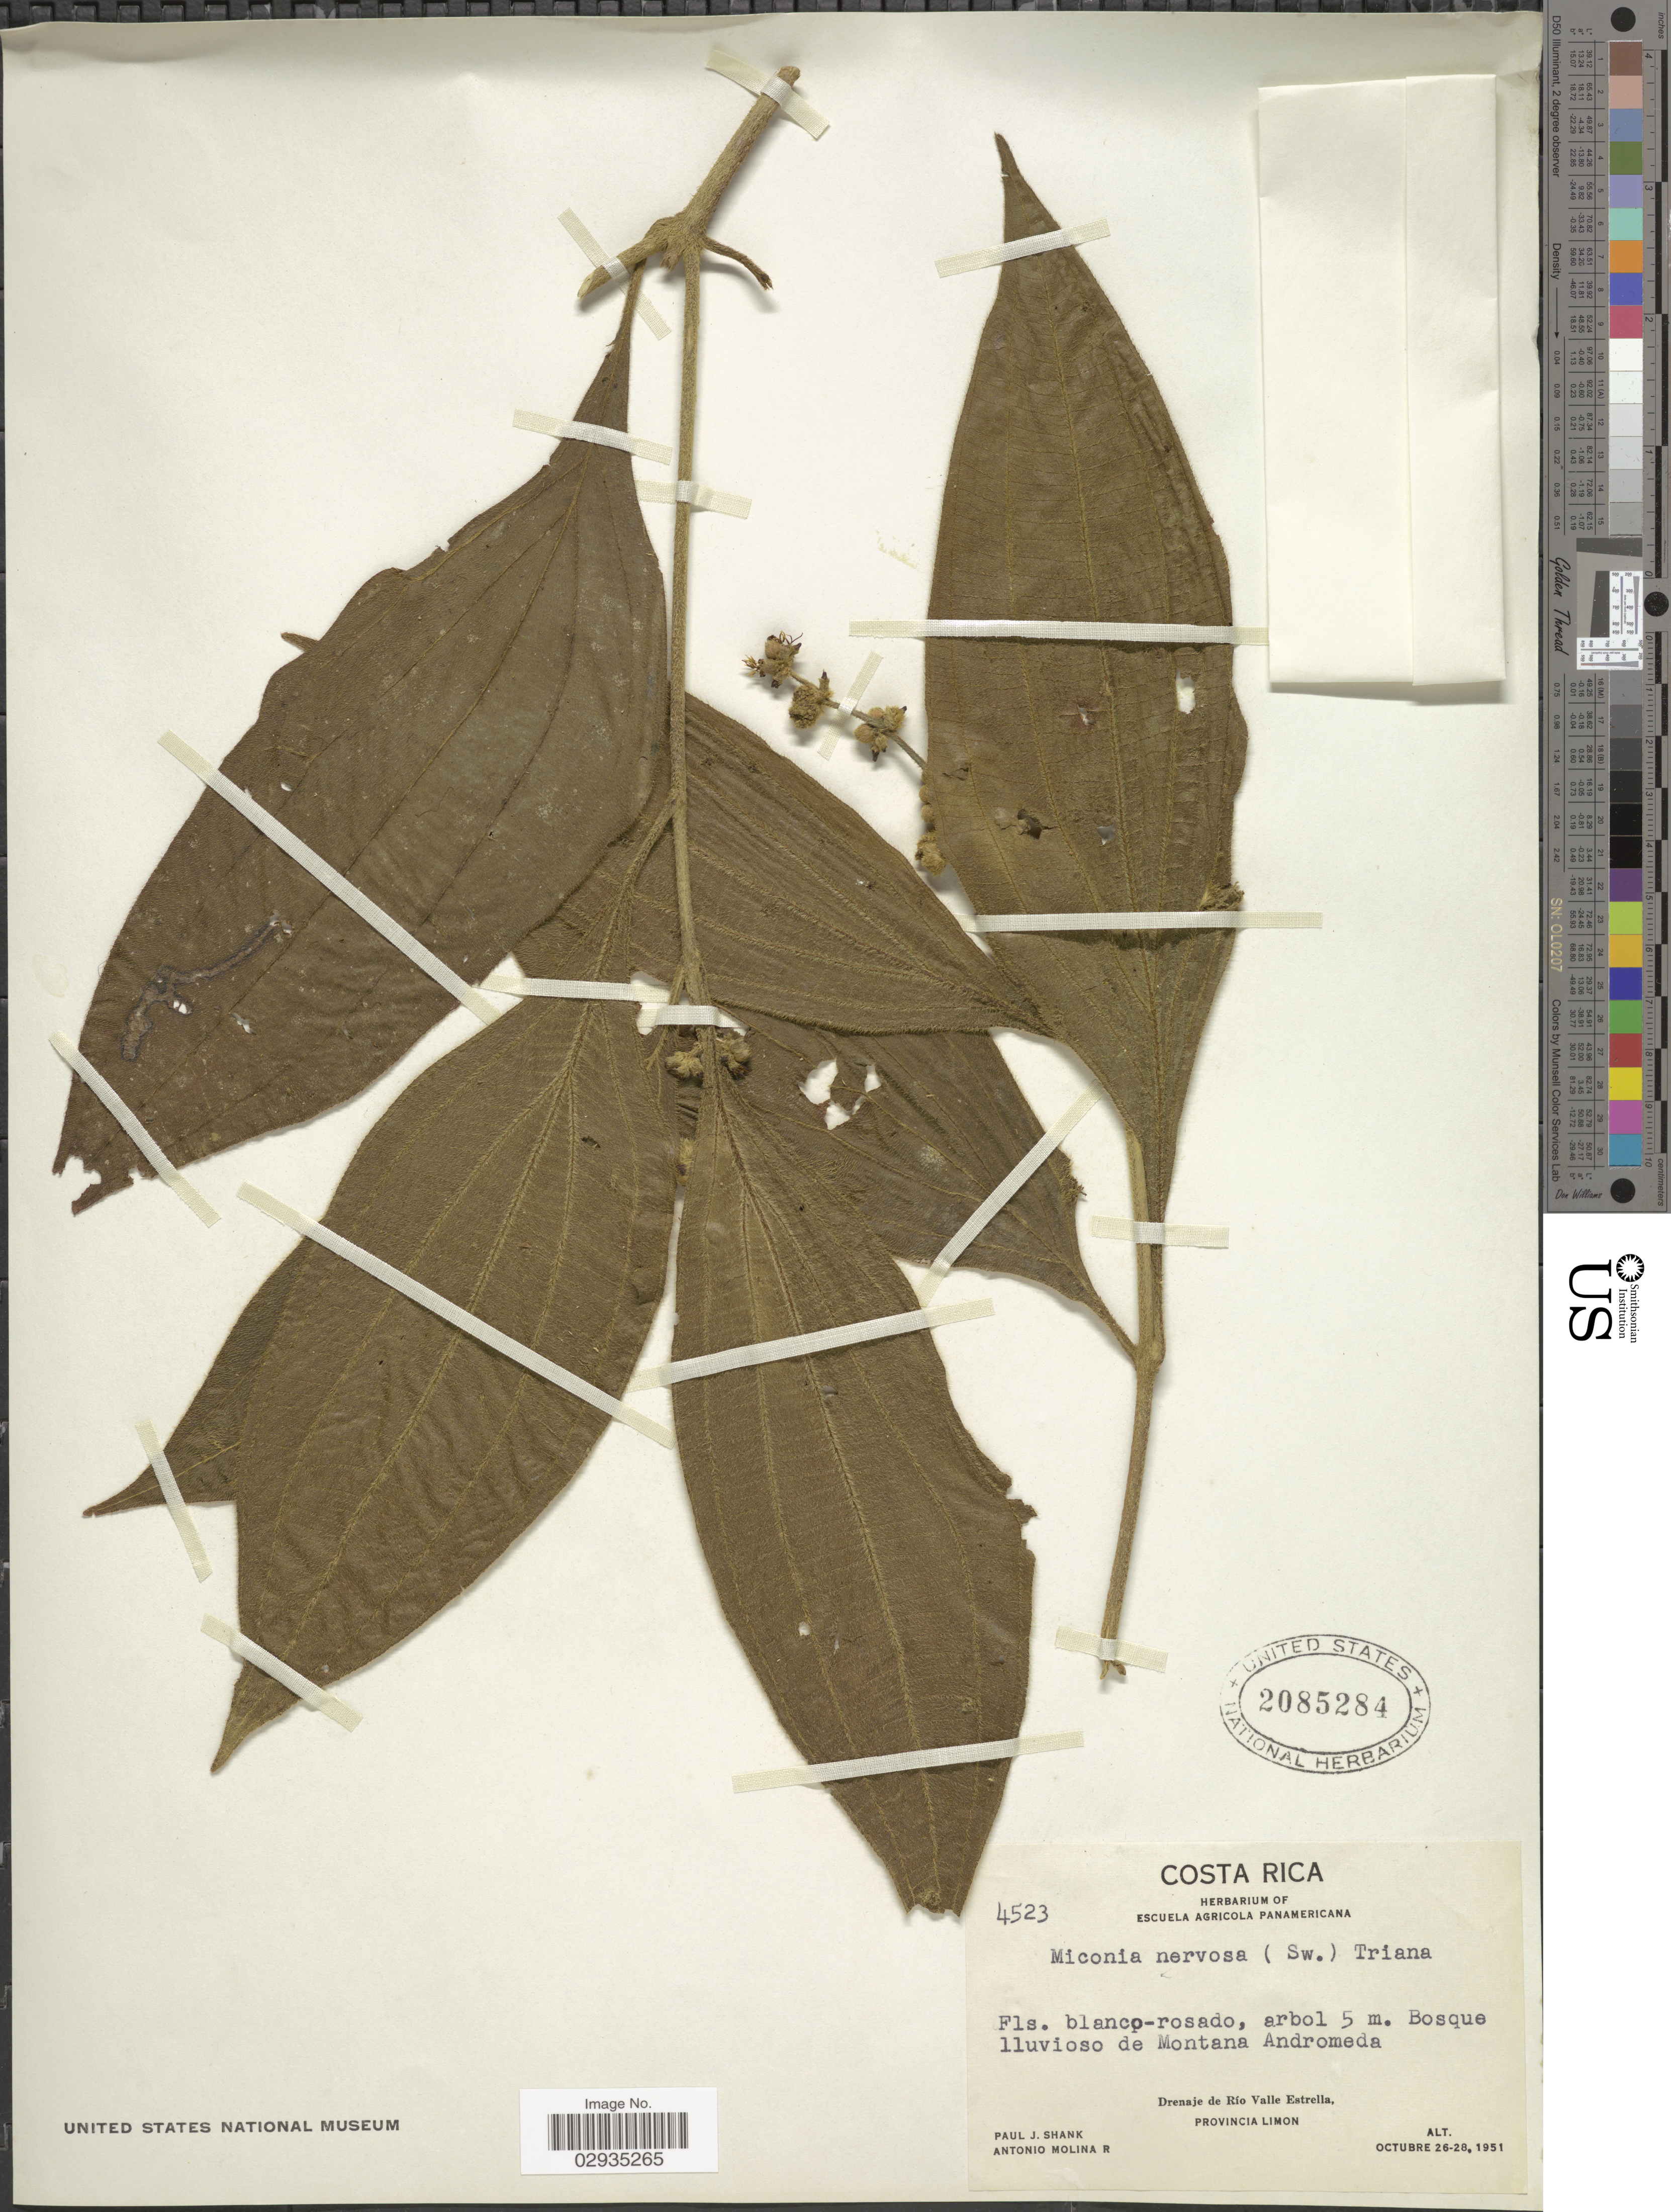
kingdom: Plantae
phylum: Tracheophyta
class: Magnoliopsida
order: Myrtales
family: Melastomataceae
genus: Miconia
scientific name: Miconia nervosa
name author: (Sm.) Triana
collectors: P. J. Shank & A. Molina R.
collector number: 4523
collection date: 1951-10-26/1951-10-28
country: Costa Rica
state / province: Limón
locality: Bosque Iluvioso de Montana Andromeda, Drenaje de Río Valle Estrella.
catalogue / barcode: US 2085284